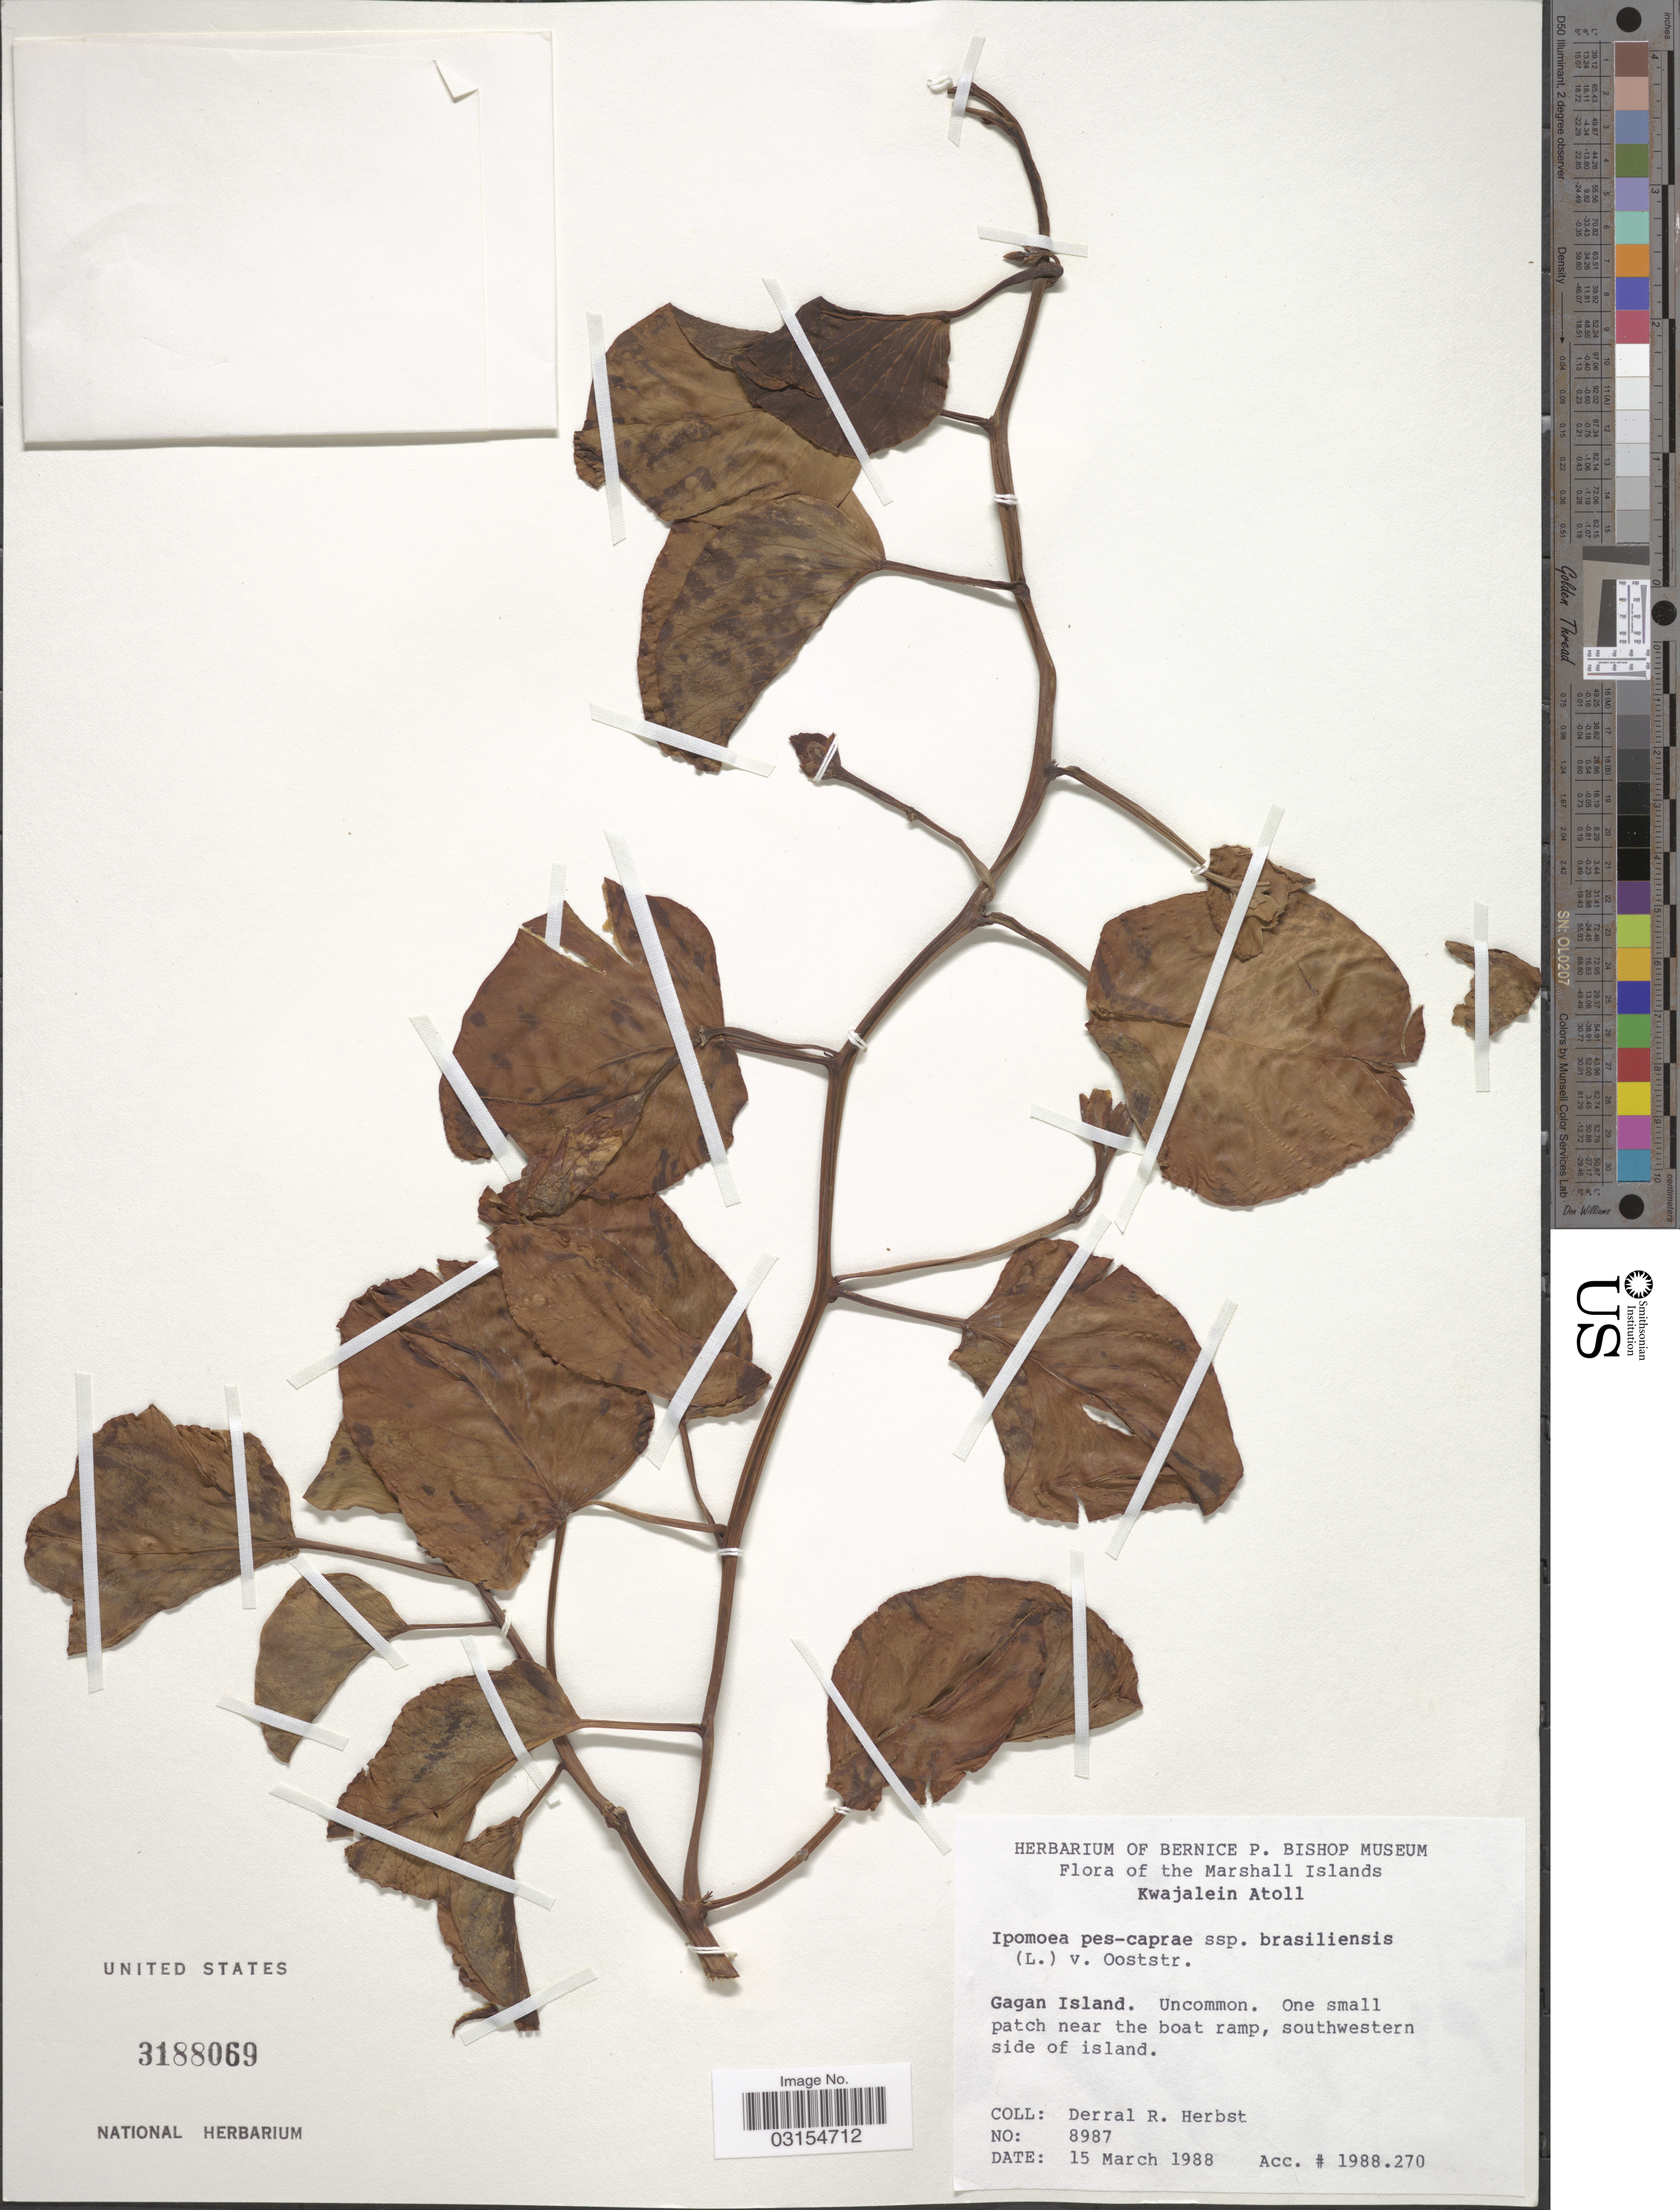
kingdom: Plantae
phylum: Tracheophyta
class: Magnoliopsida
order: Solanales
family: Convolvulaceae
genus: Ipomoea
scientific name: Ipomoea pes-caprae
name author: (L.) R. Br.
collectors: D. R. Herbst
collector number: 8987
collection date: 1988-03-15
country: Marshall Islands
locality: Kwajalein Atoll, Gagan Island. One small patch near the boat ramp, southwestern side of island.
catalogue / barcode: US 3188069